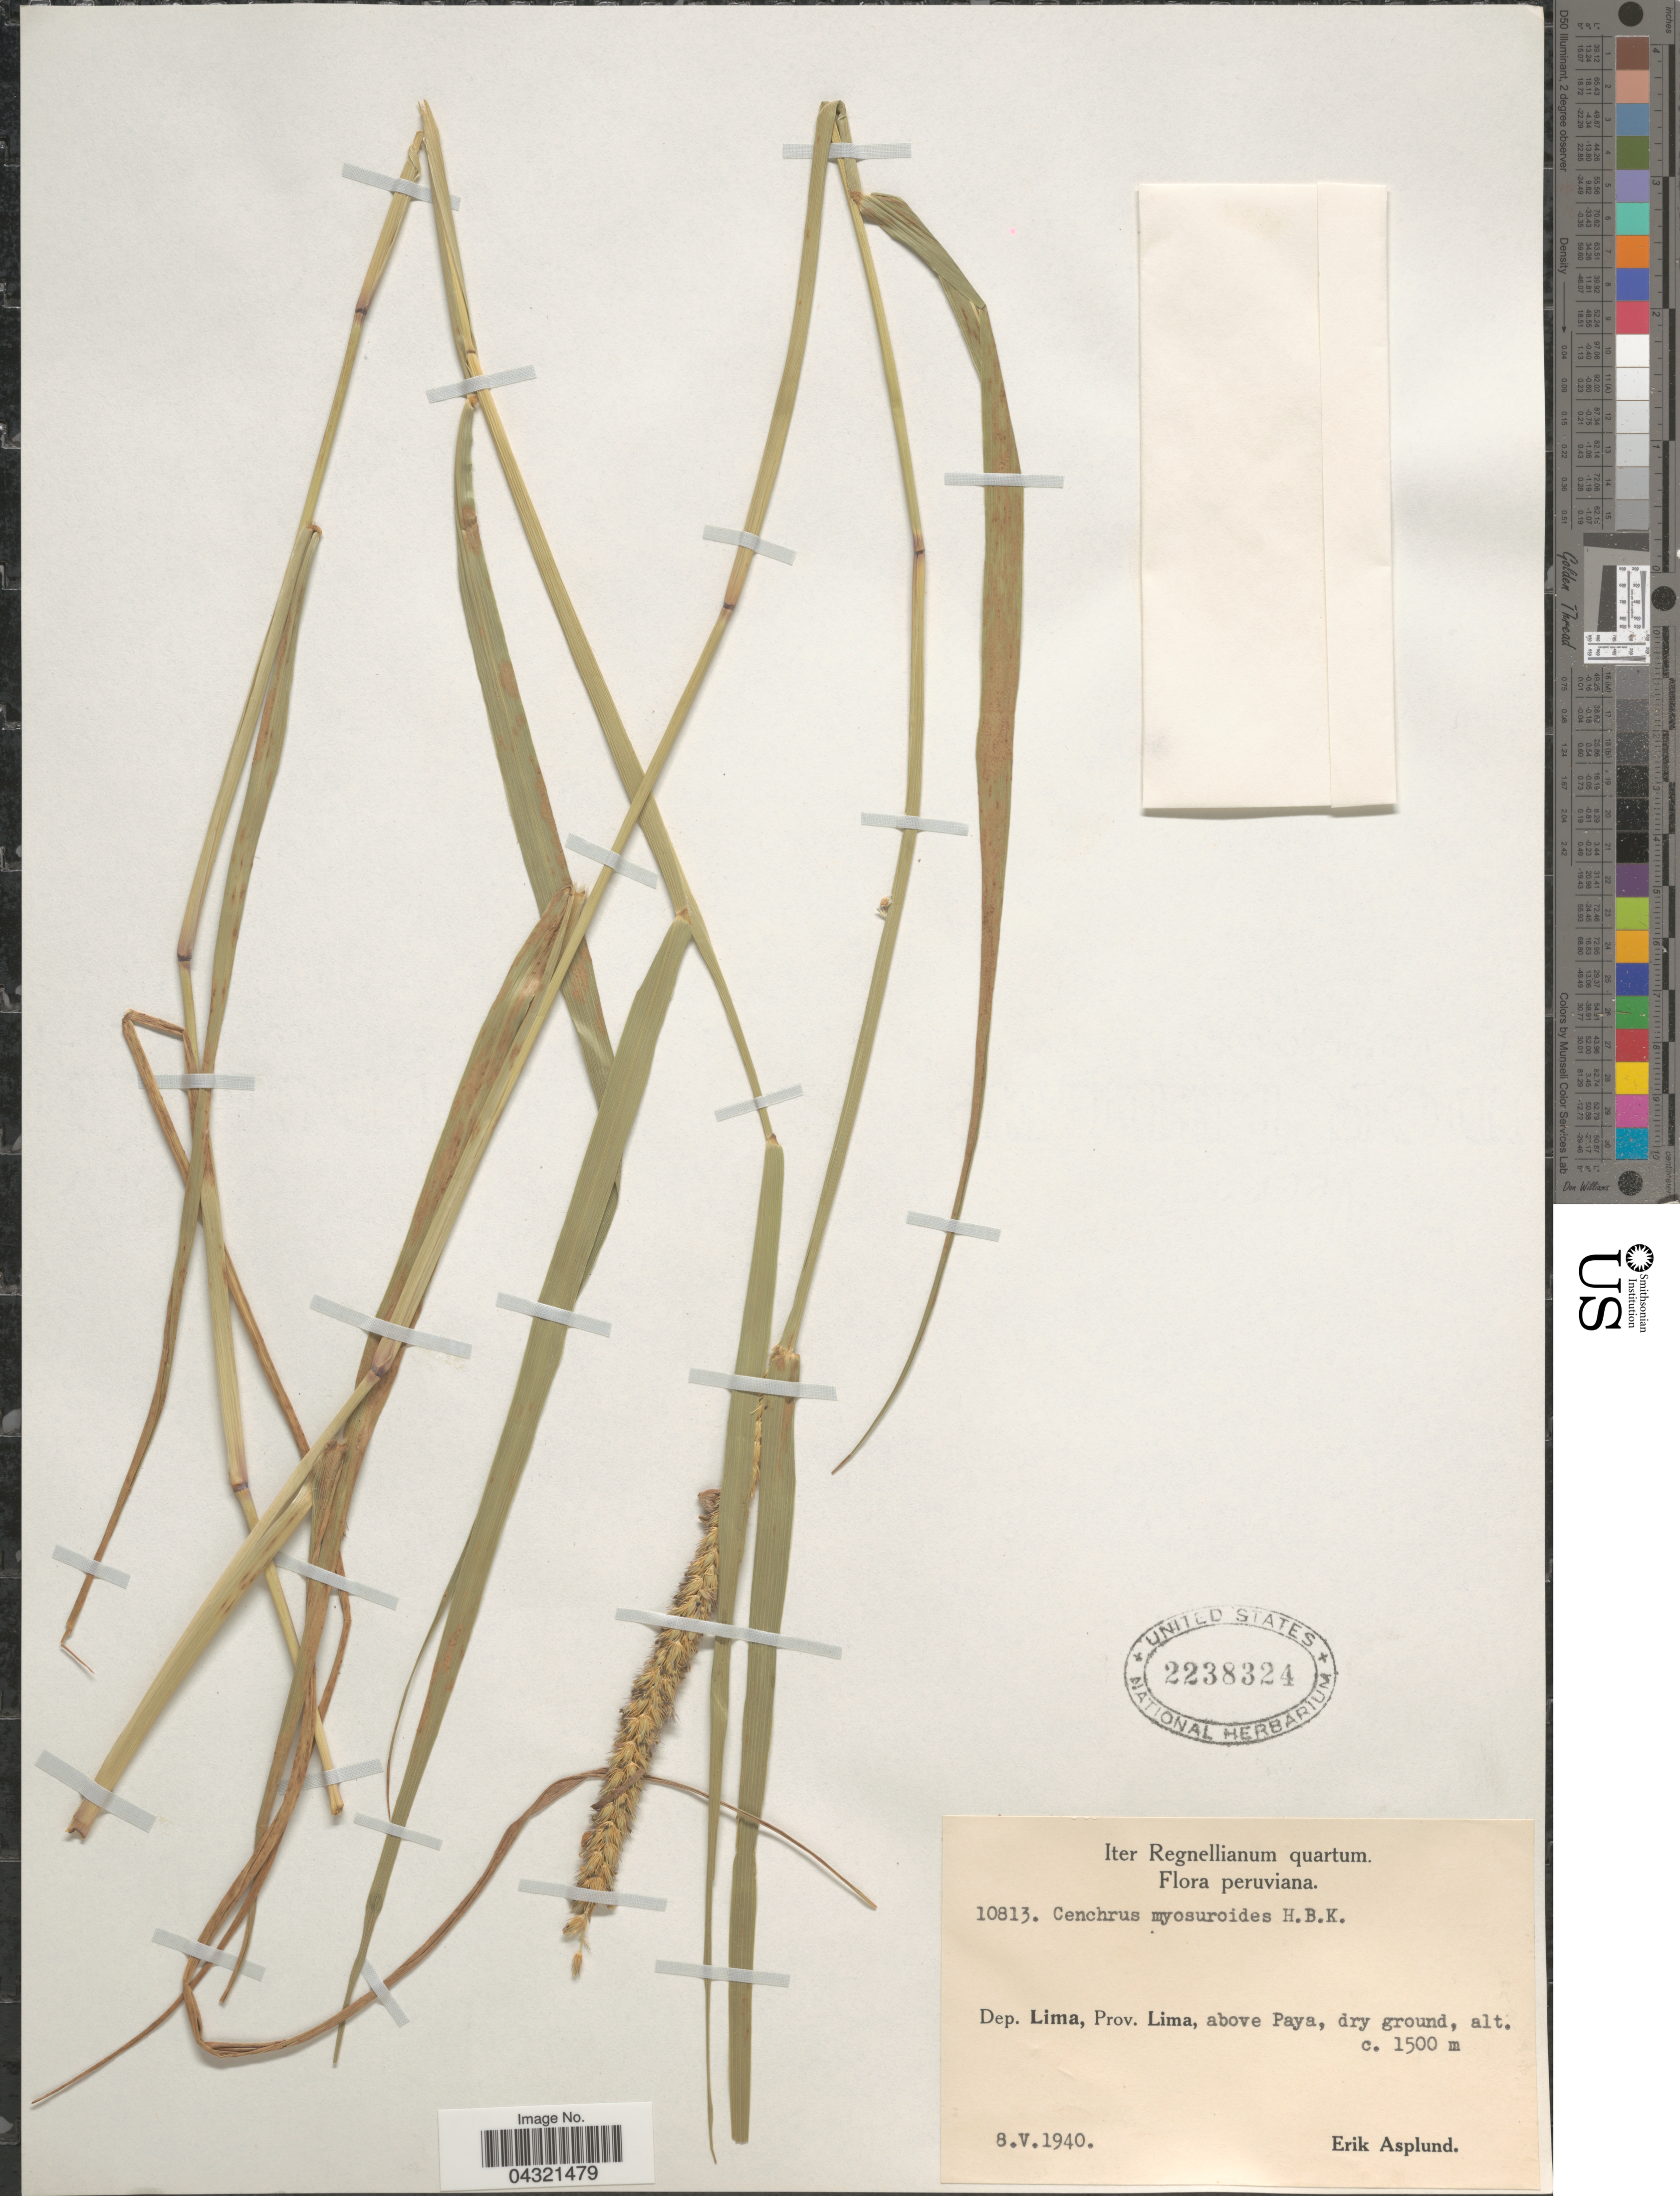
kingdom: Plantae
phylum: Tracheophyta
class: Liliopsida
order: Poales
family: Poaceae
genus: Cenchrus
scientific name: Cenchrus myosuroides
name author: Kunth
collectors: E. Asplund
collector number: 10813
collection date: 1940-05-08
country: Peru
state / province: Lima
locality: Iter Regnellianum quartum. Dep. Lima, Prov. Lima, above Paya.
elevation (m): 1500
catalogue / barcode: US 2238324